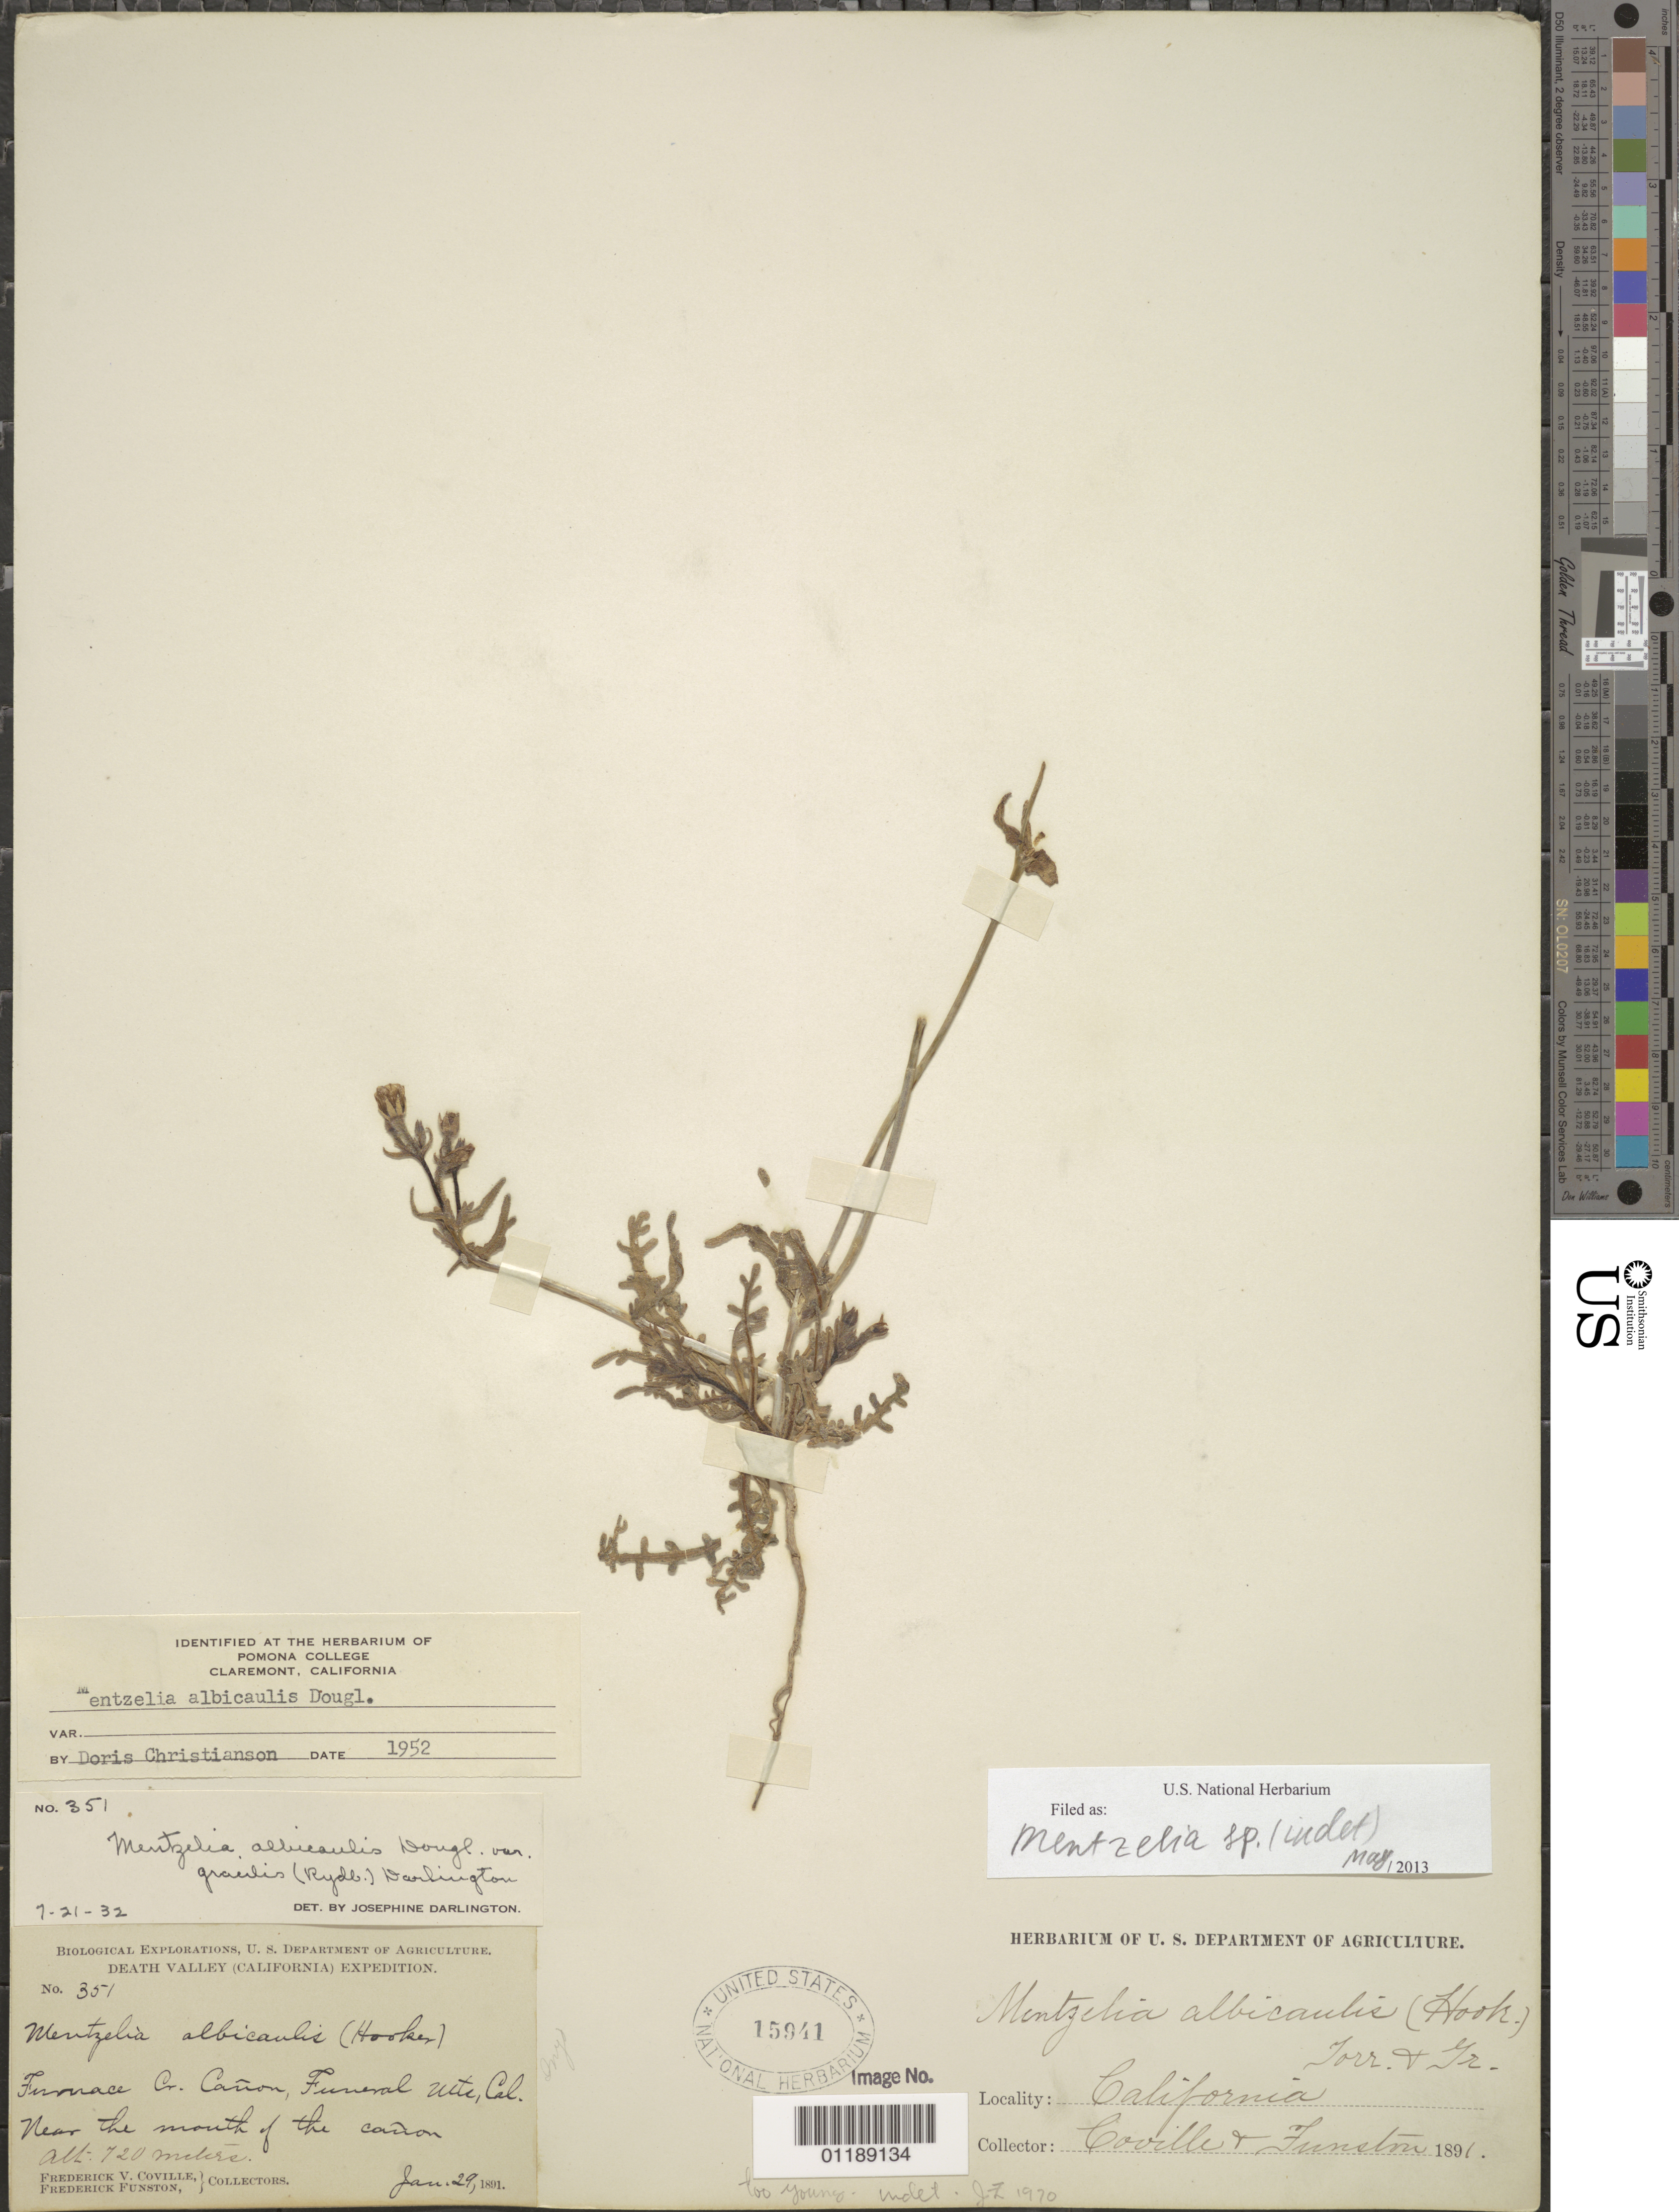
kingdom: Plantae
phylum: Tracheophyta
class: Magnoliopsida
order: Cornales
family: Loasaceae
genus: Mentzelia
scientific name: Mentzelia sp.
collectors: F. V. Coville & F. Funston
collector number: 351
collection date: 1891-01-29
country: United States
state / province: California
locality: Furnace Cr. Canyon, Funeral Mts., near the mouth of the canyon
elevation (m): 720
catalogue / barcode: US 15941